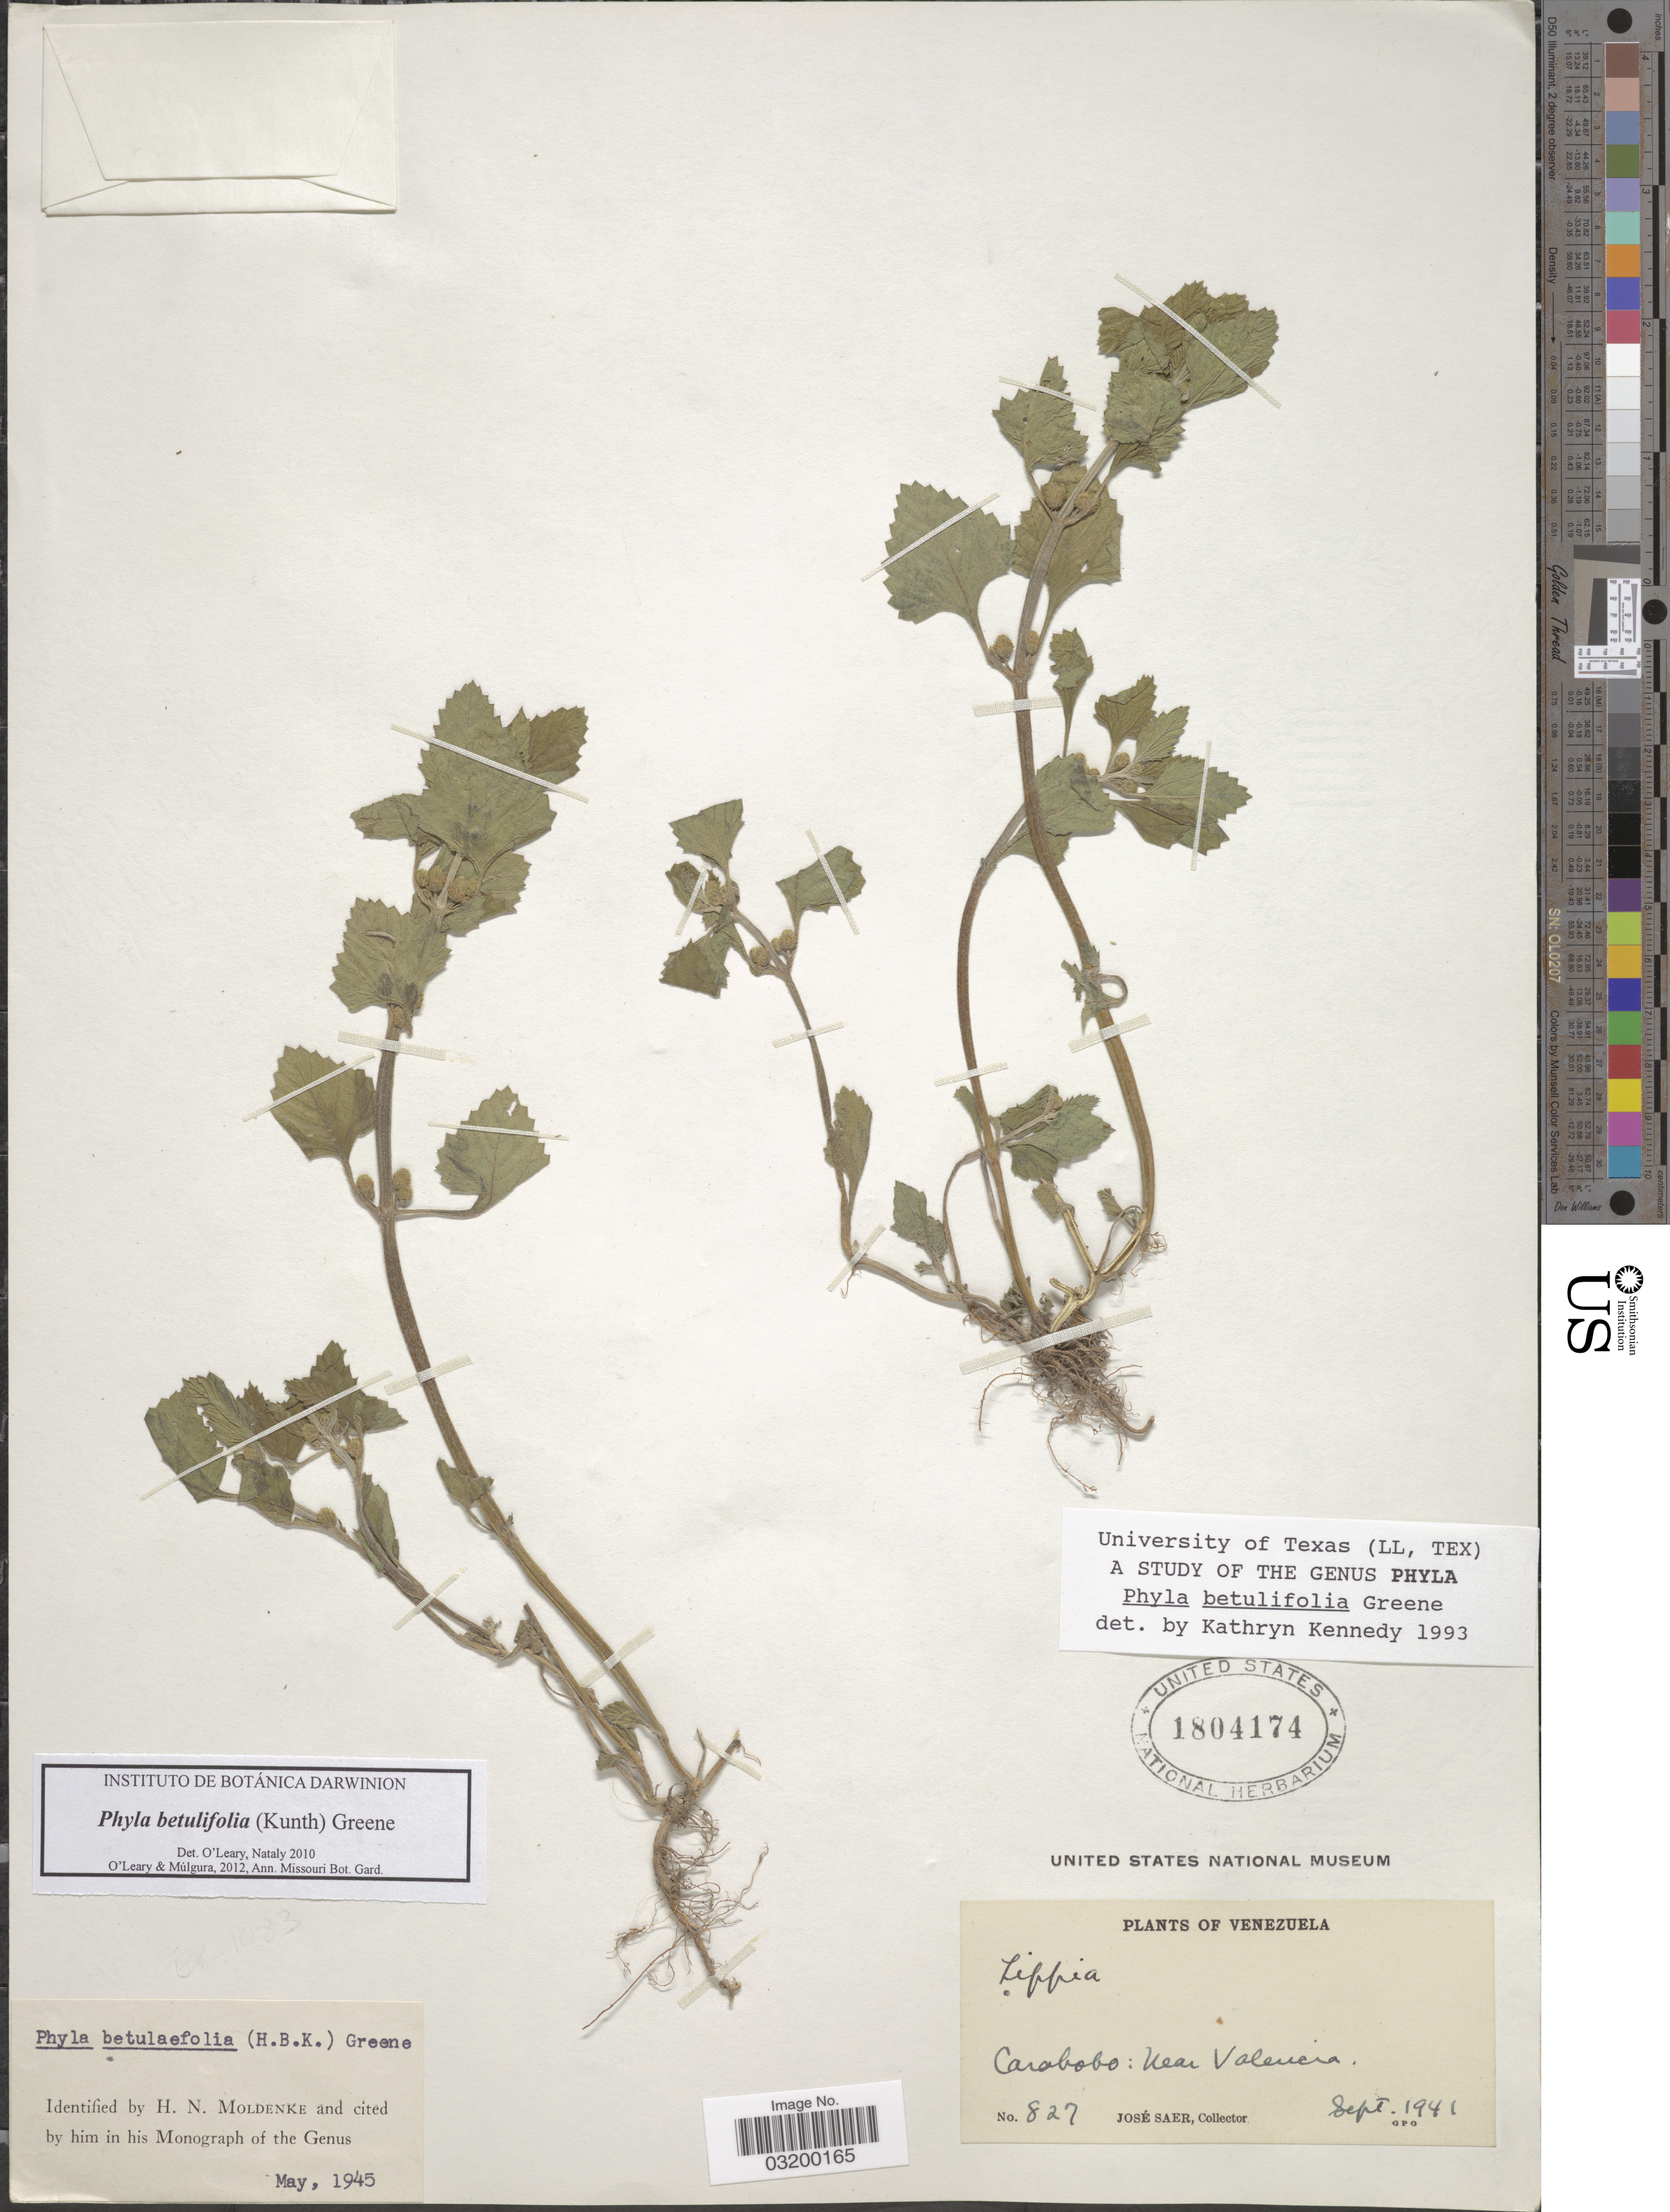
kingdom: Plantae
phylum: Tracheophyta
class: Magnoliopsida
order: Lamiales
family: Verbenaceae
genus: Phyla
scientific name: Phyla betulifolia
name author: (Kunth) Greene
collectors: J. Saer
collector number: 827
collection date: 1941-09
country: Venezuela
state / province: Carabobo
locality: Near Valencia.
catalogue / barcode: US 1804174